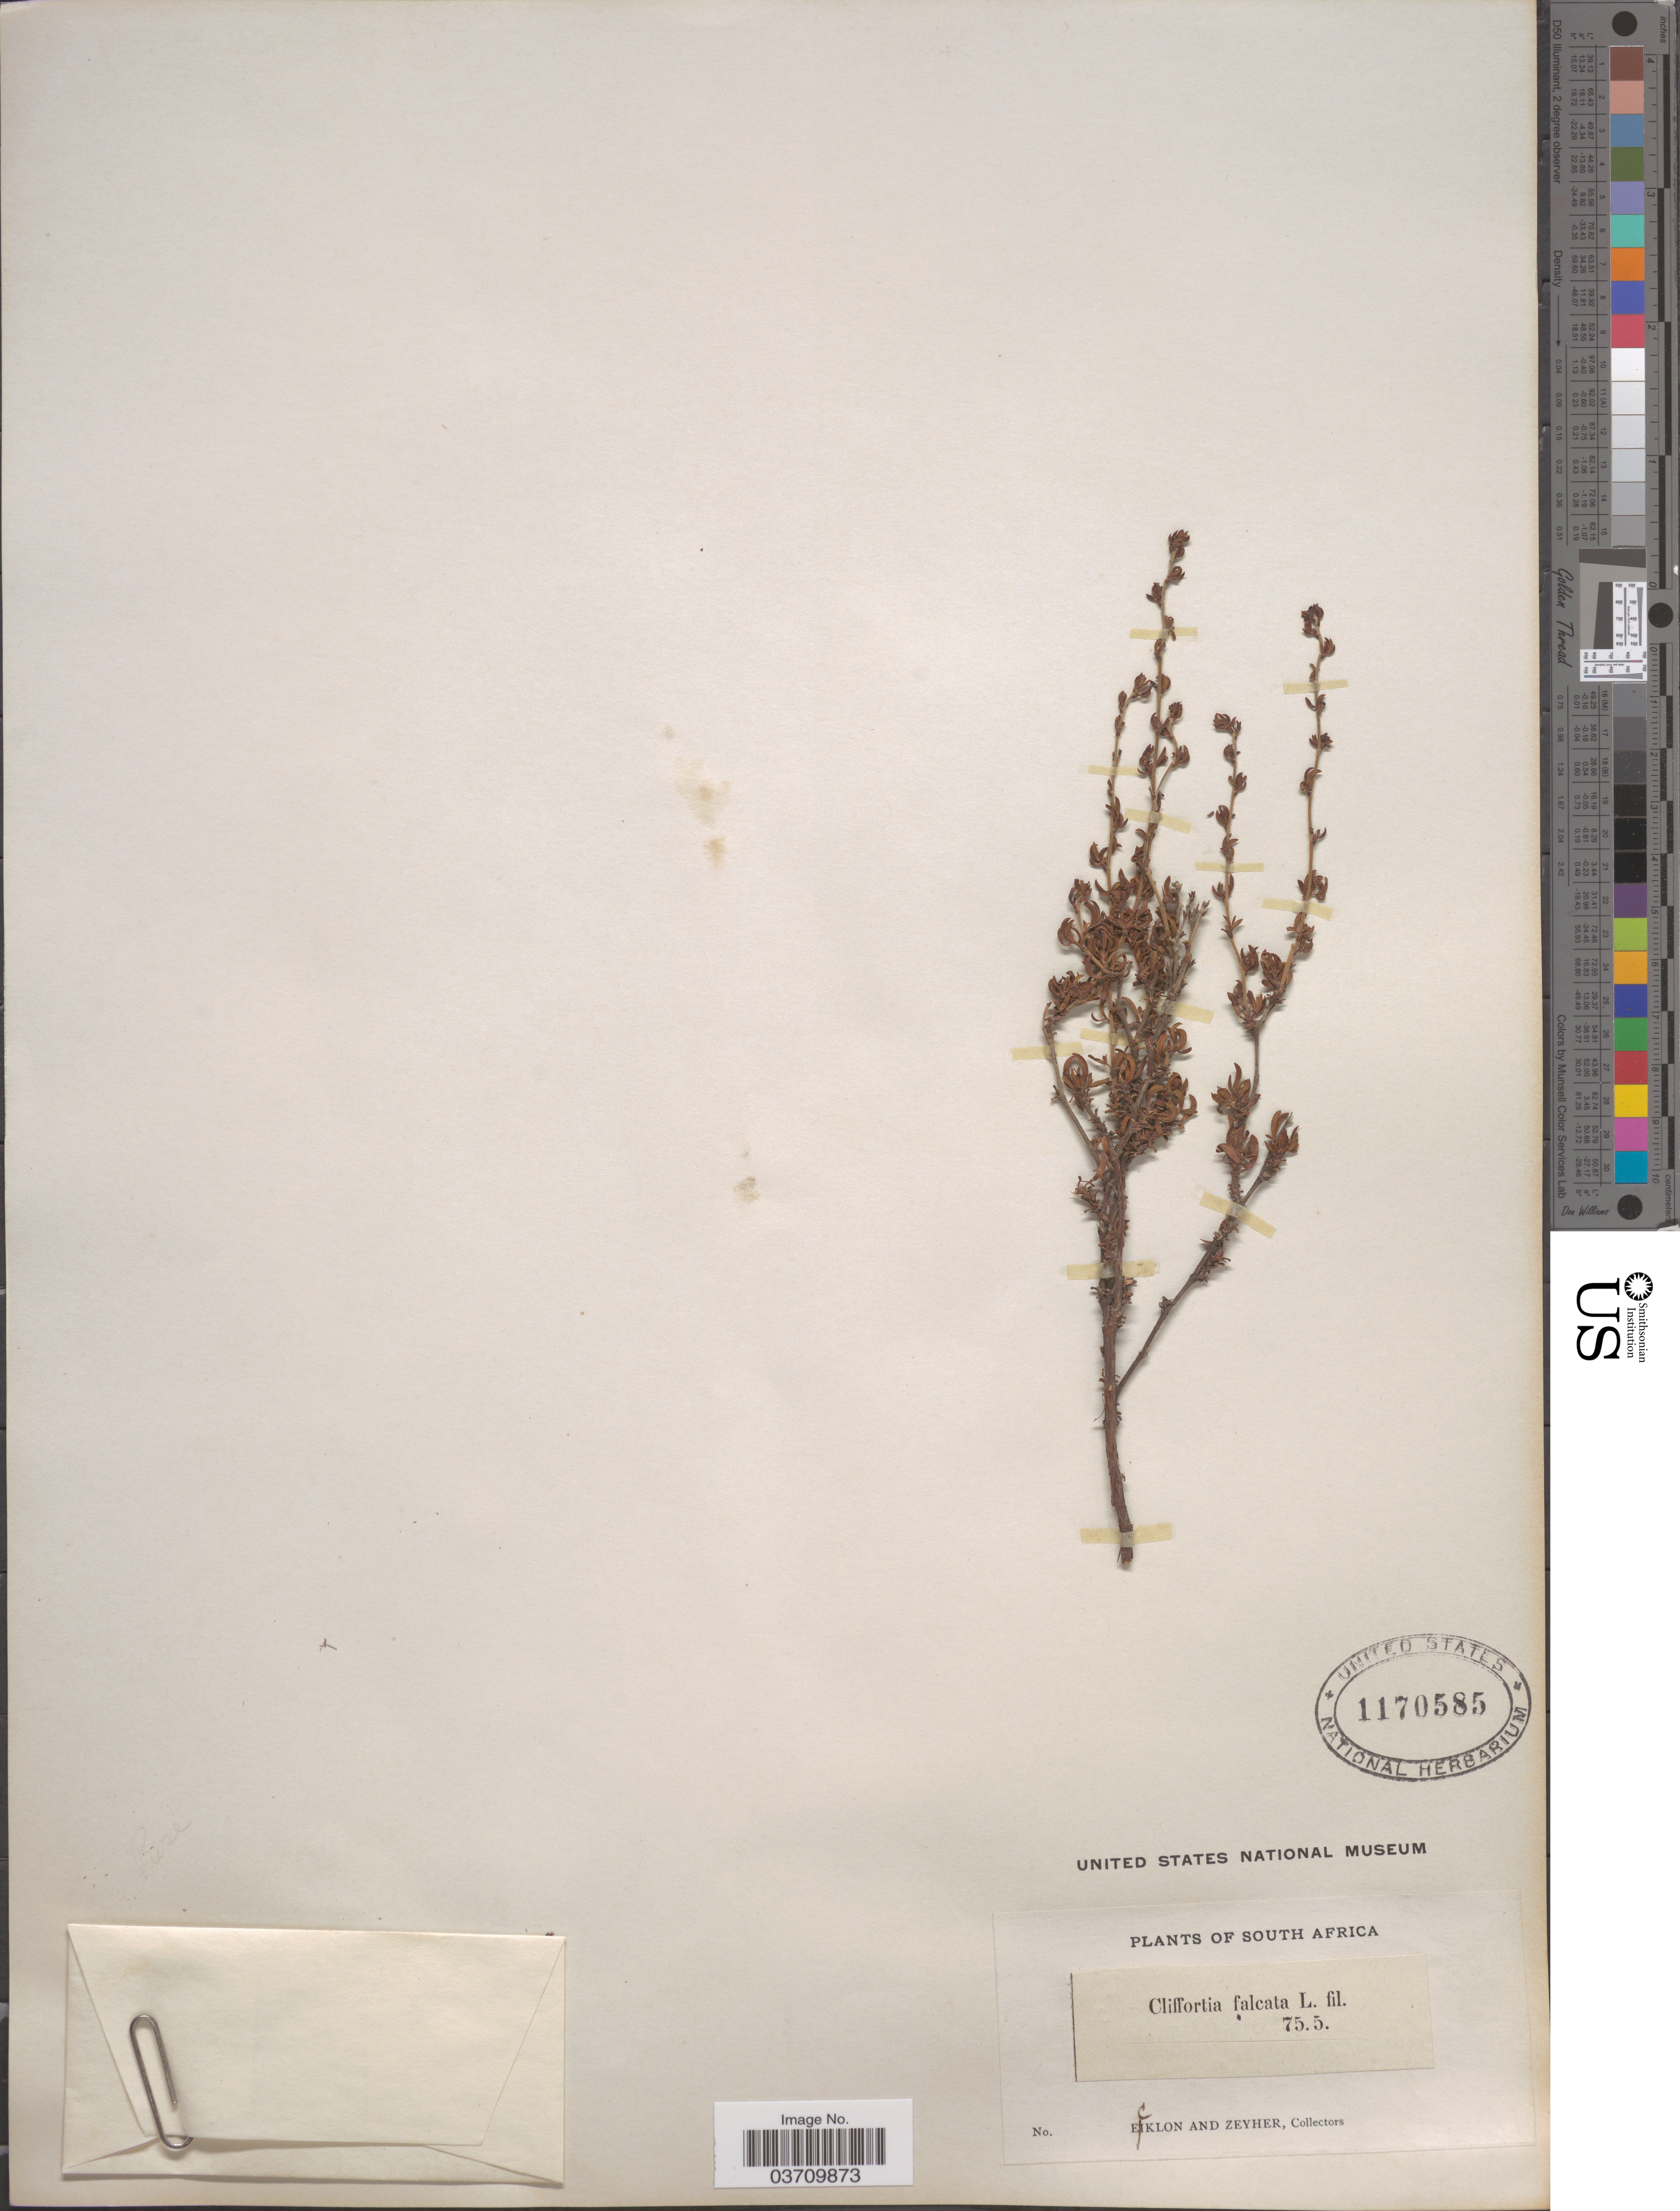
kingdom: Plantae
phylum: Tracheophyta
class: Magnoliopsida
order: Rosales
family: Rosaceae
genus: Cliffortia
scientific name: Cliffortia falcata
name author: L. f.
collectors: -. Ecklon & -. Zeyher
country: South Africa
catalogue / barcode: US 1170585